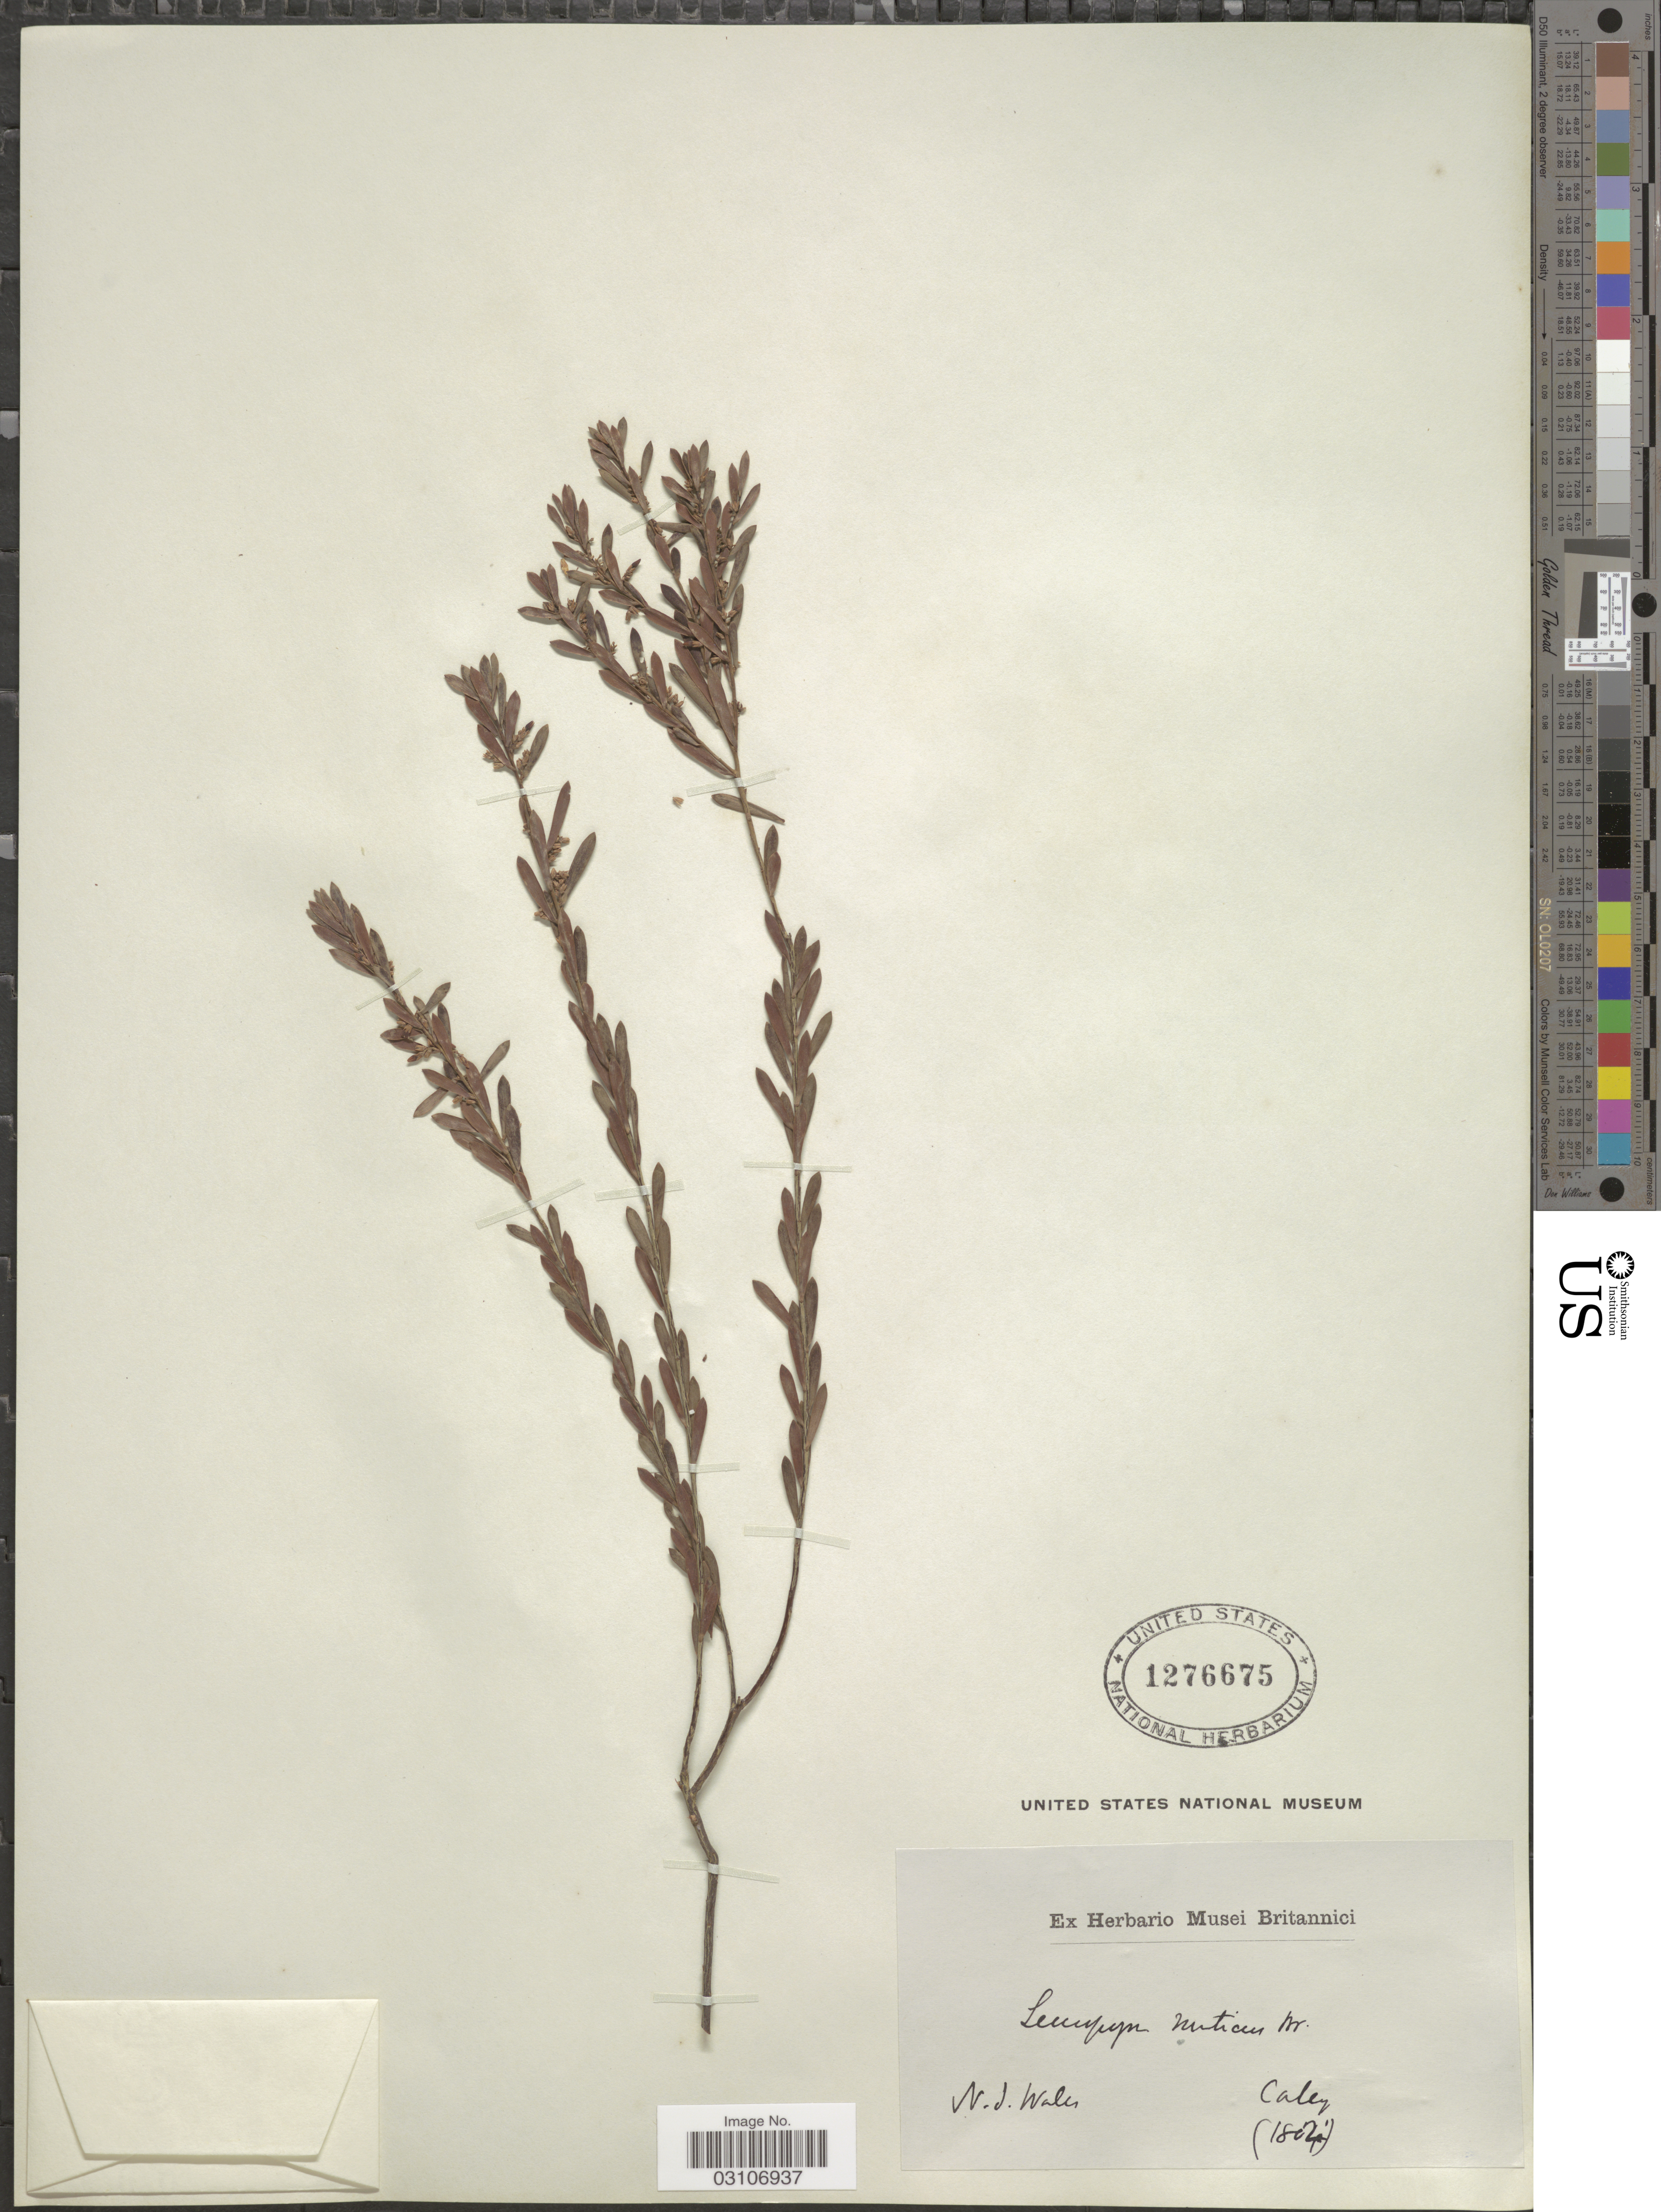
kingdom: Plantae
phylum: Tracheophyta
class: Magnoliopsida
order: Ericales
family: Ericaceae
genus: Leucopogon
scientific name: Leucopogon muticus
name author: R. Br.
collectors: -. Caley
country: Australia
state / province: New South Wales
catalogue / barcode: US 1276675